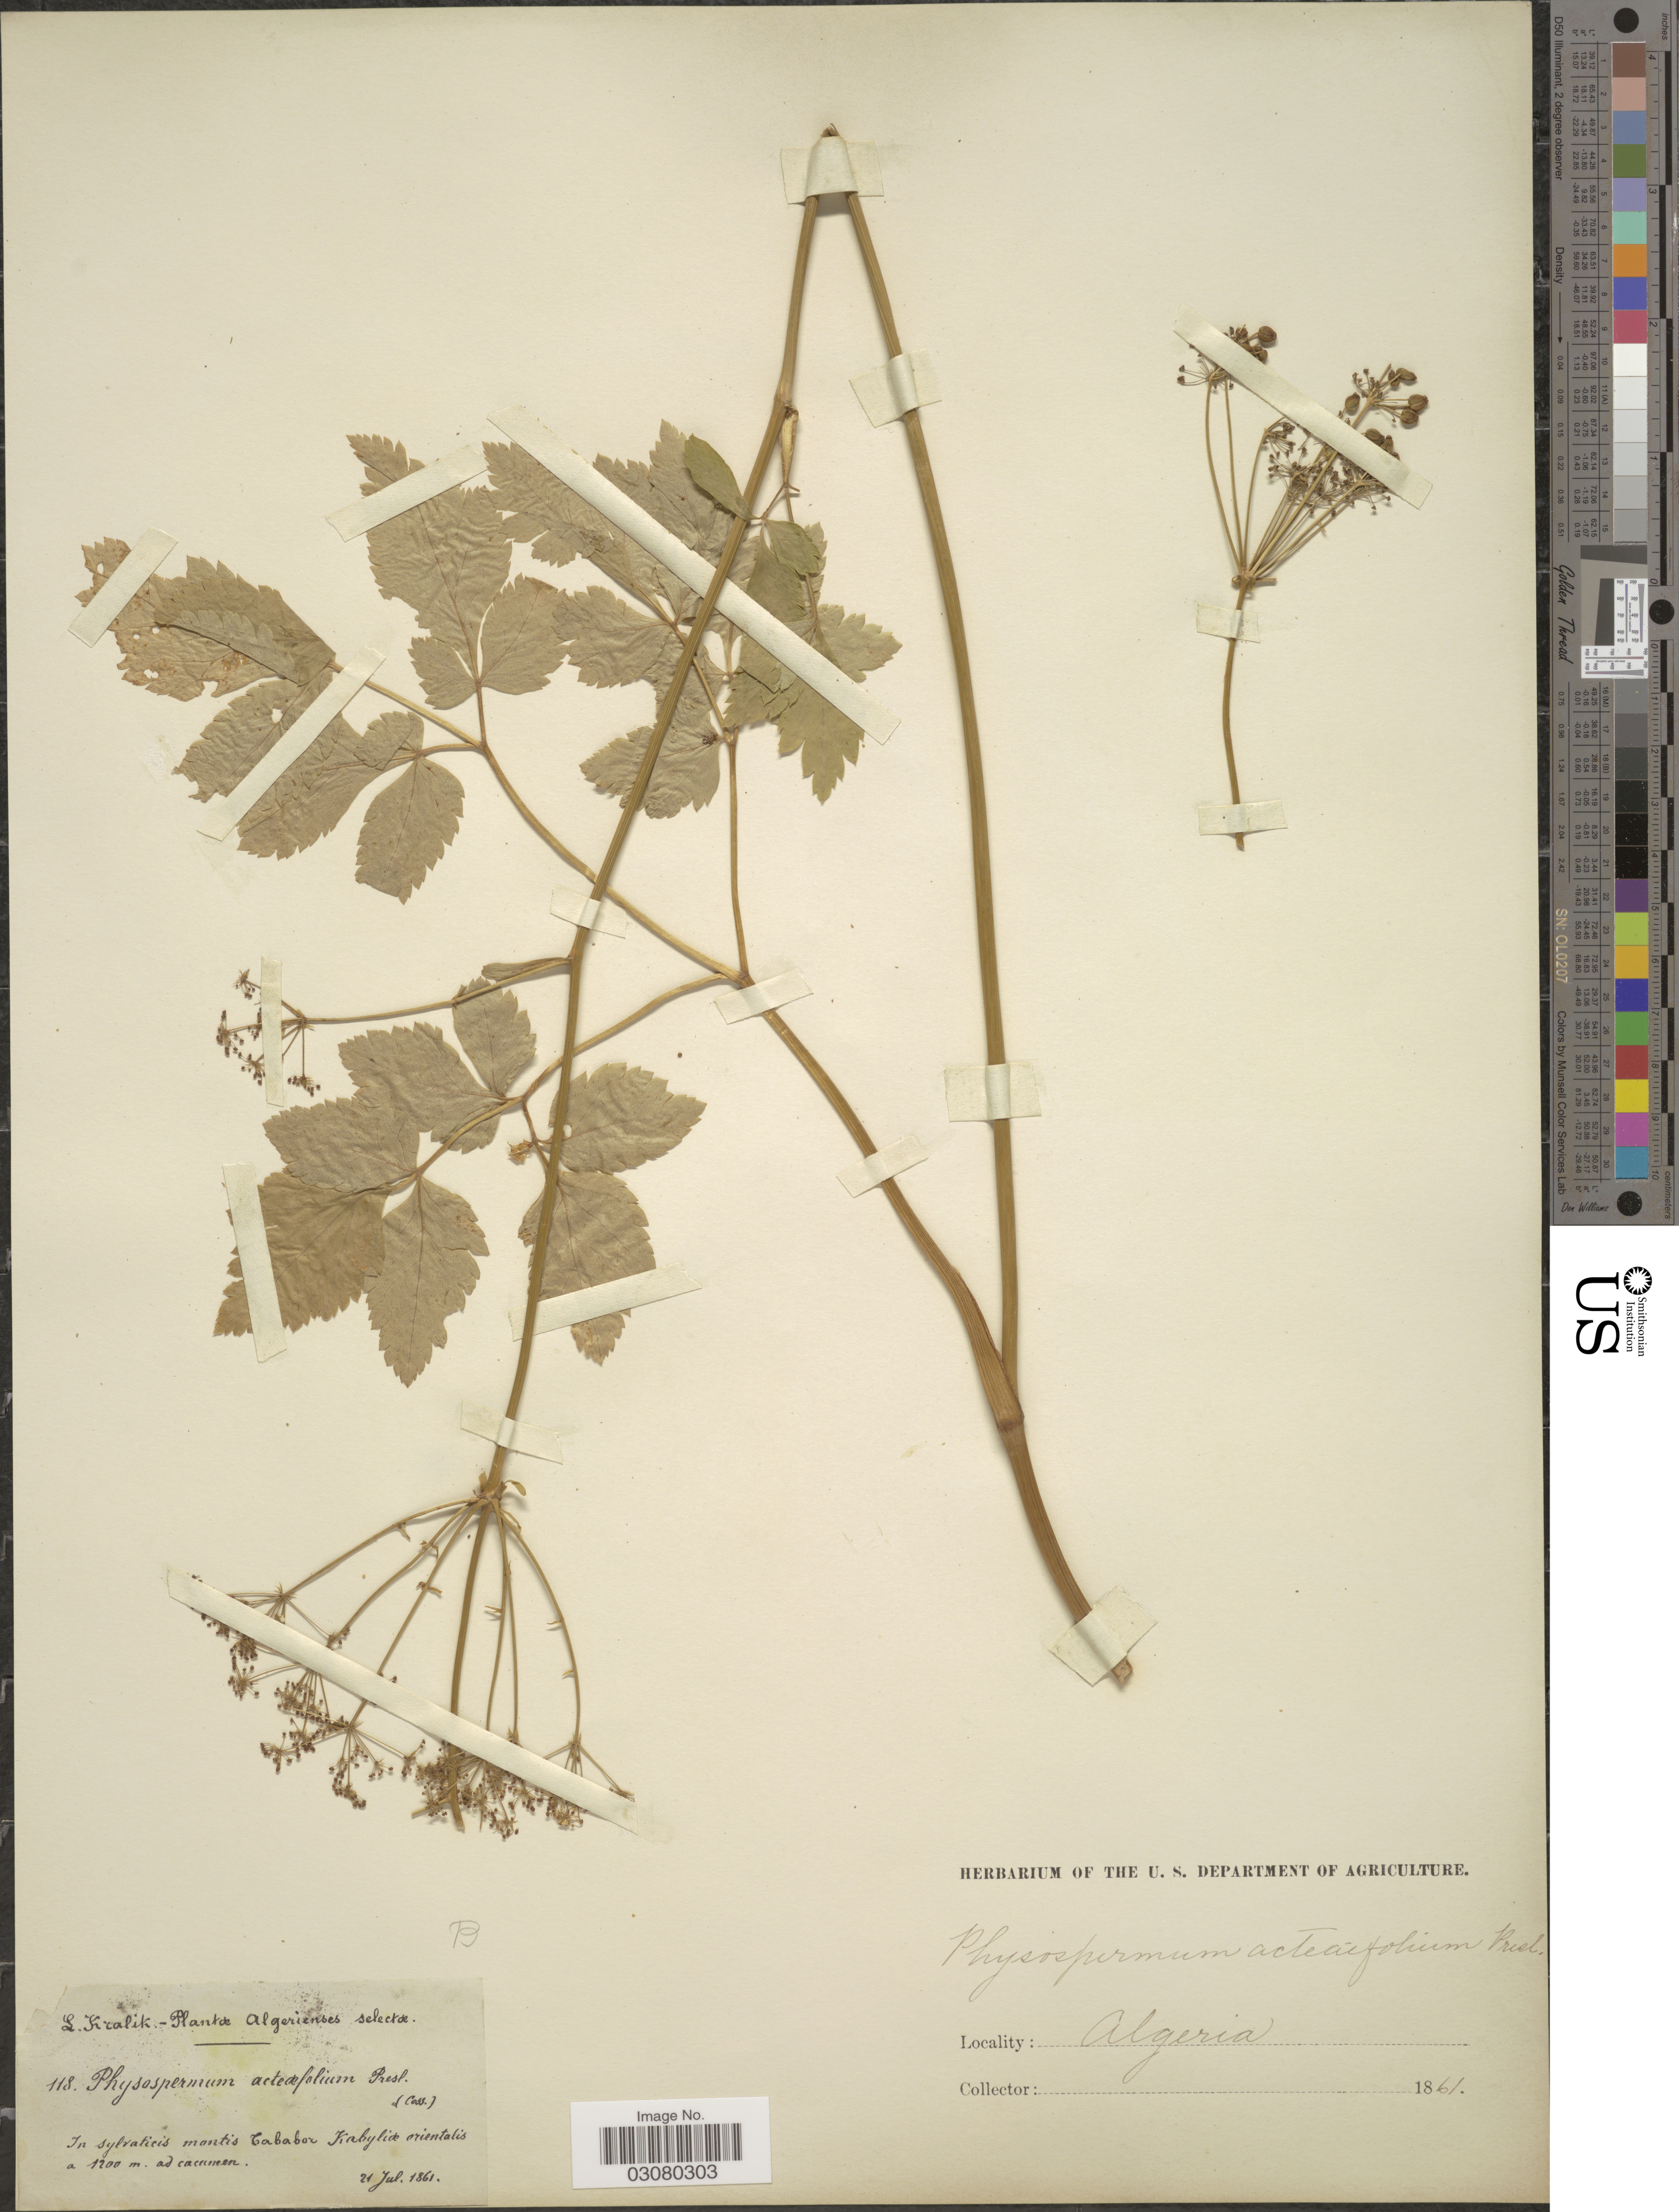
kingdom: Plantae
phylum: Tracheophyta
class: Magnoliopsida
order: Apiales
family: Apiaceae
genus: Physospermum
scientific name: Physospermum acteifolium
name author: C. Presl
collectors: L. Kralik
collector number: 118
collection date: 1891-07-21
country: Algeria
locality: In sylvaticis montis Tabador Kabyliæ orientalis.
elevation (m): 1200